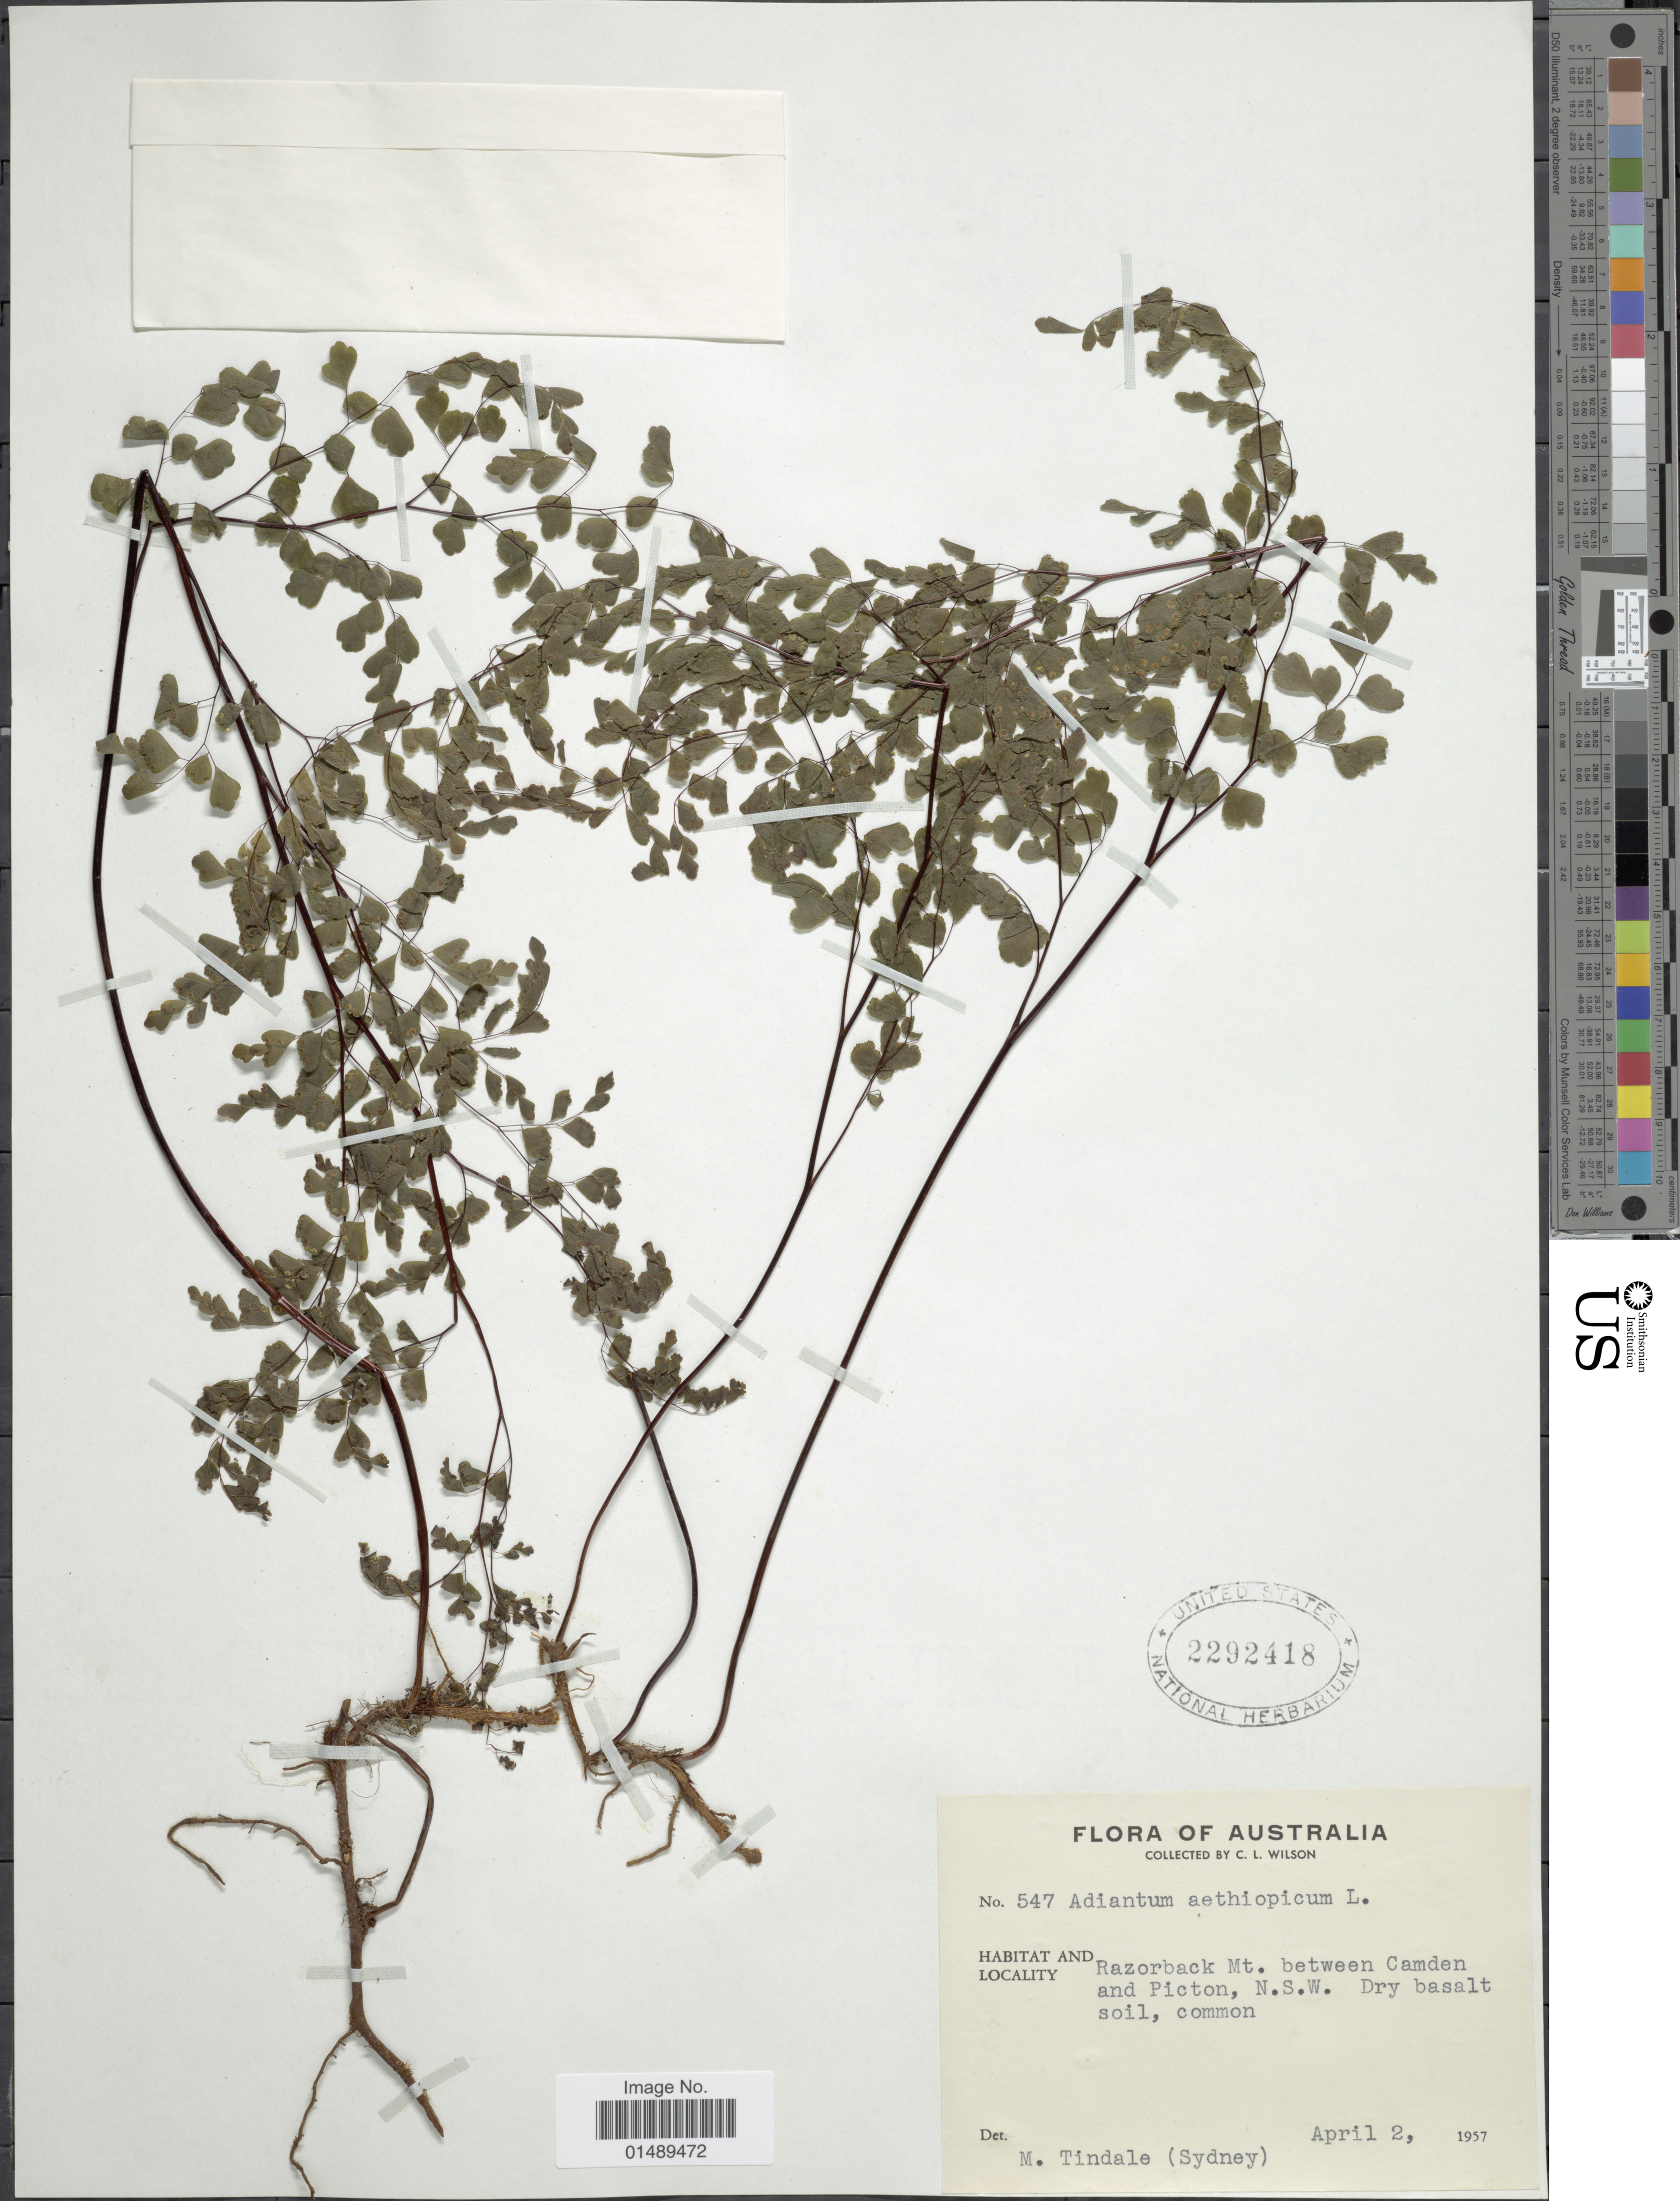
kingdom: Plantae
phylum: Tracheophyta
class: Polypodiopsida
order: Polypodiales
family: Pteridaceae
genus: Adiantum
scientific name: Adiantum aethiopicum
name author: L.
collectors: C. L. Wilson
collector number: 547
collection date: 1957-04-02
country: Australia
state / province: New South Wales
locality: Razorback Mt. between Camden and Picton, N.S. W.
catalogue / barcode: US 2292418